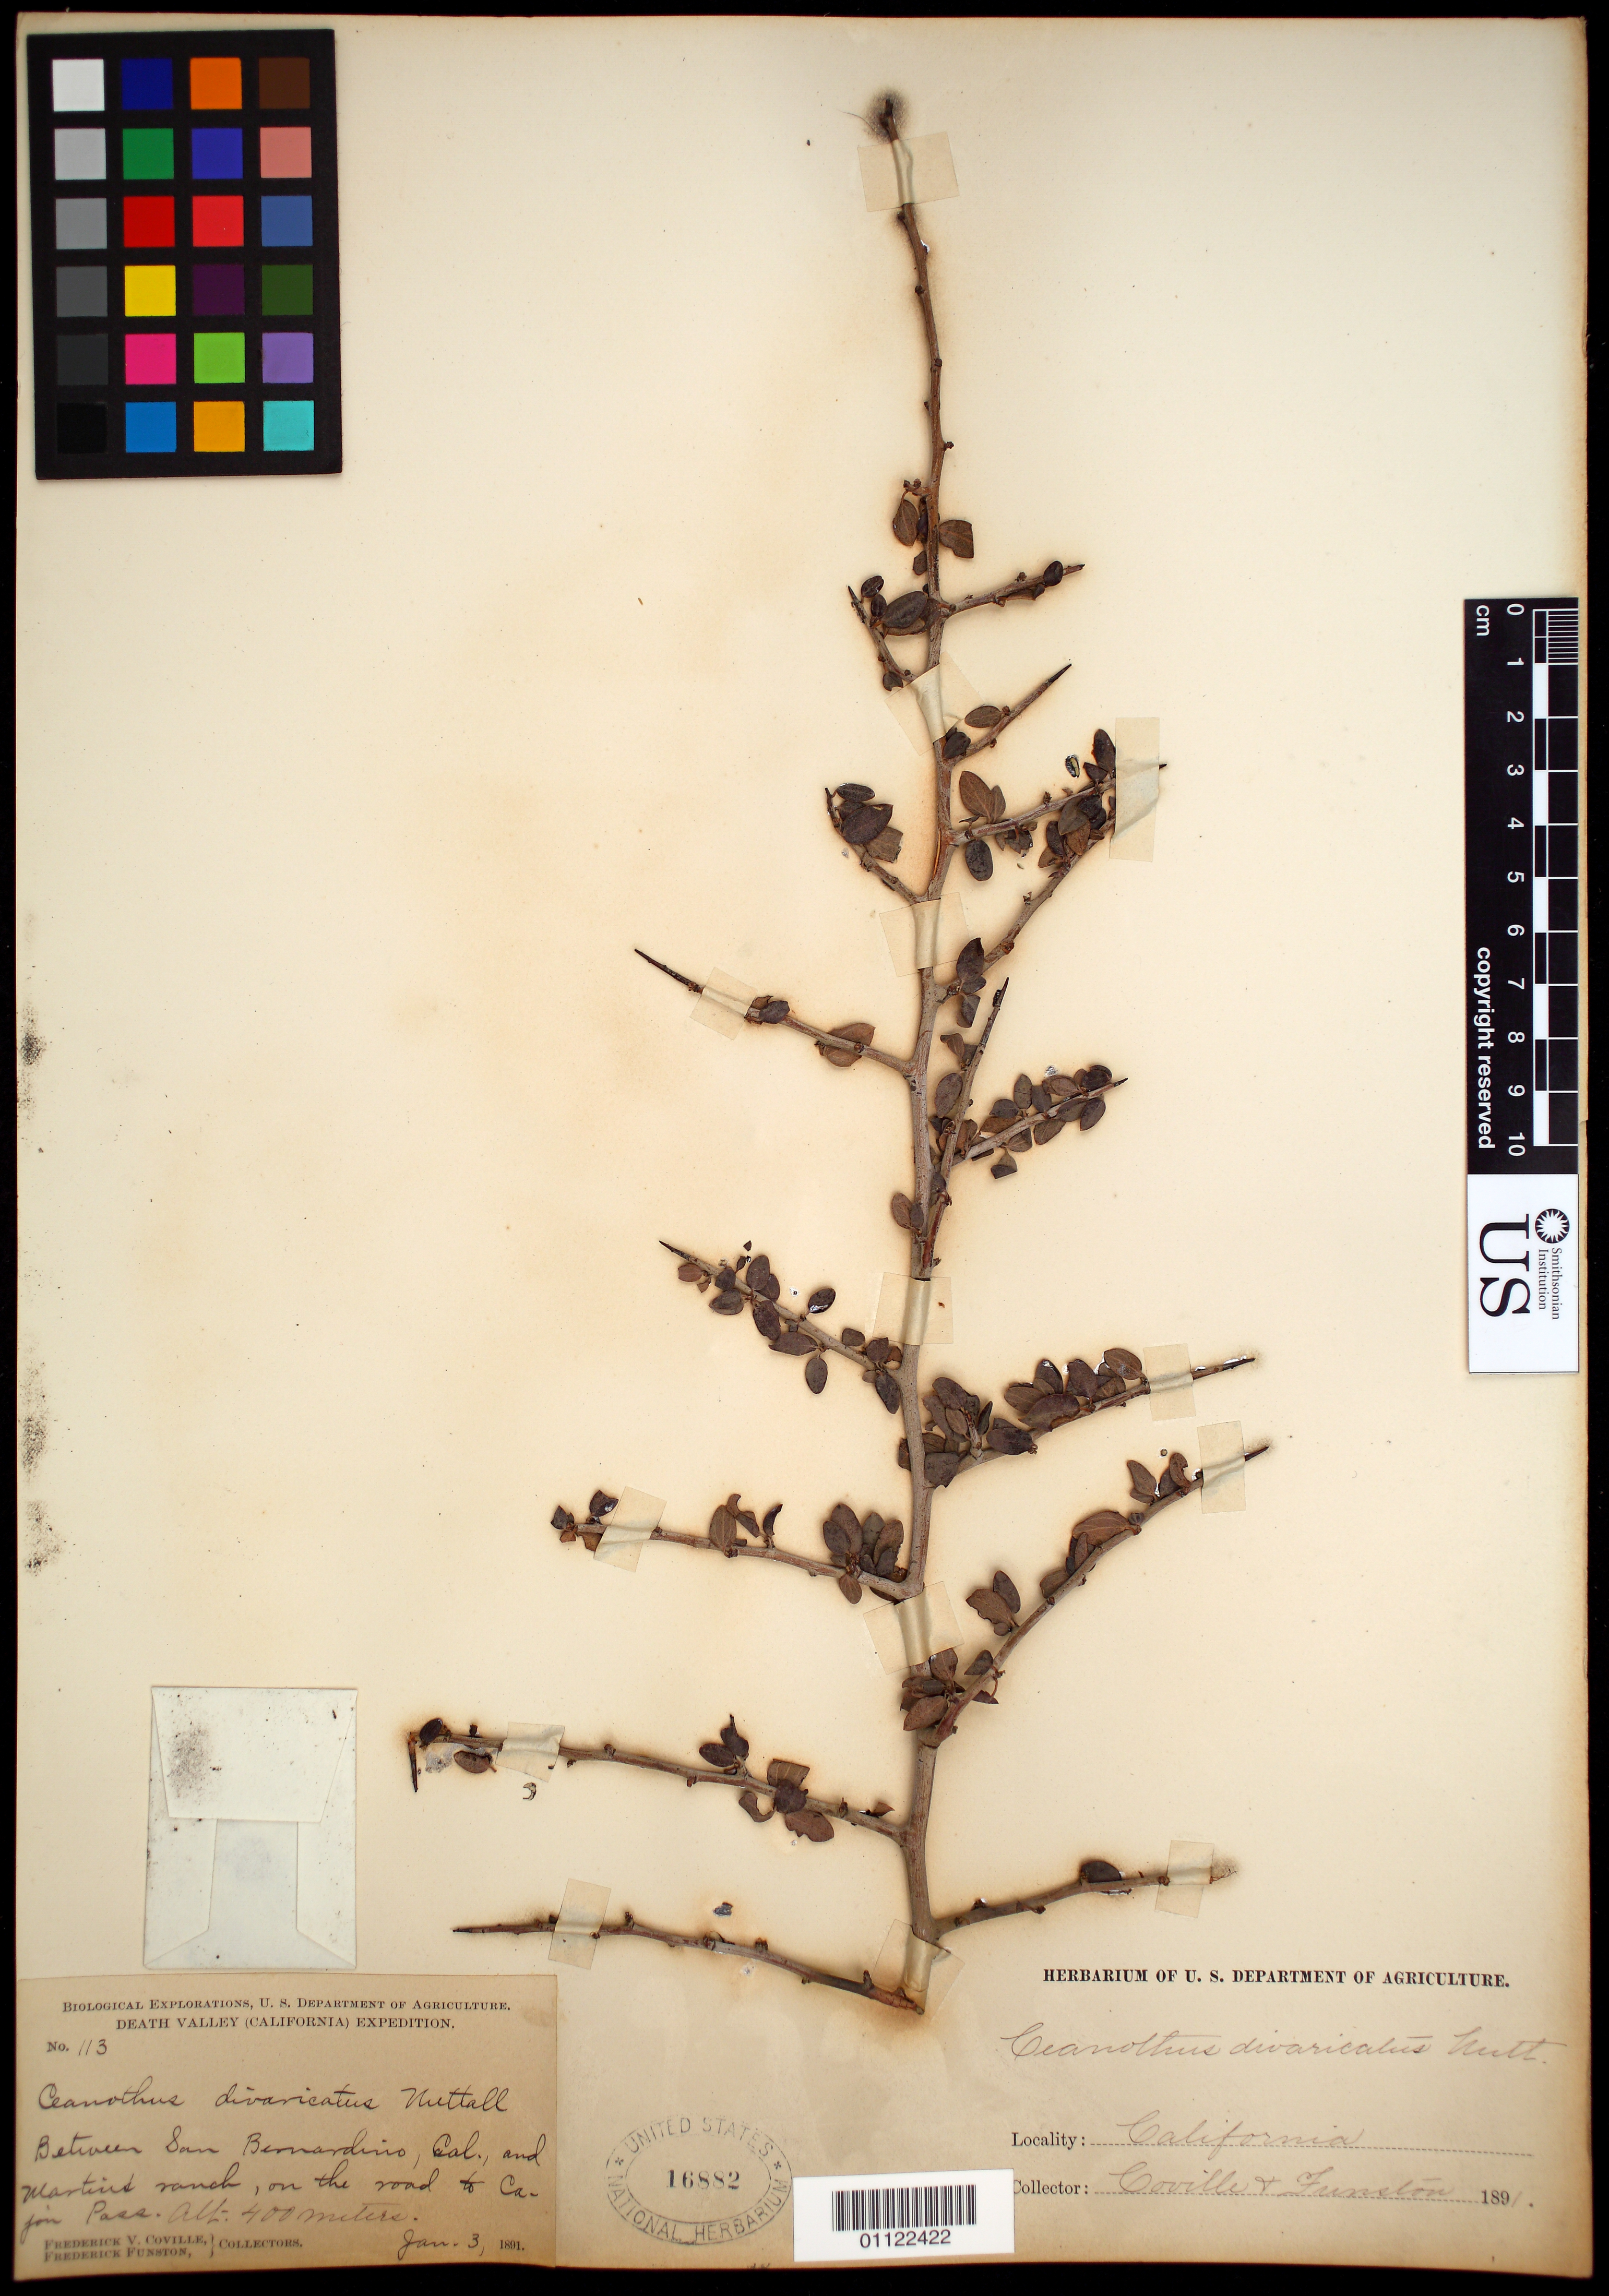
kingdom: Plantae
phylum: Tracheophyta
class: Magnoliopsida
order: Rosales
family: Rhamnaceae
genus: Ceanothus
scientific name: Ceanothus divaricatus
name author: Nutt. ex Torr. & S.F. Gray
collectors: F. V. Coville & F. Funston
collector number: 113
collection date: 1891-01-03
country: United States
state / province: California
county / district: San Bernardino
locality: Between San Bernardino and Martin's Ranch, on the road to Cajon Pass.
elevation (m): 400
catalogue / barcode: US 16882